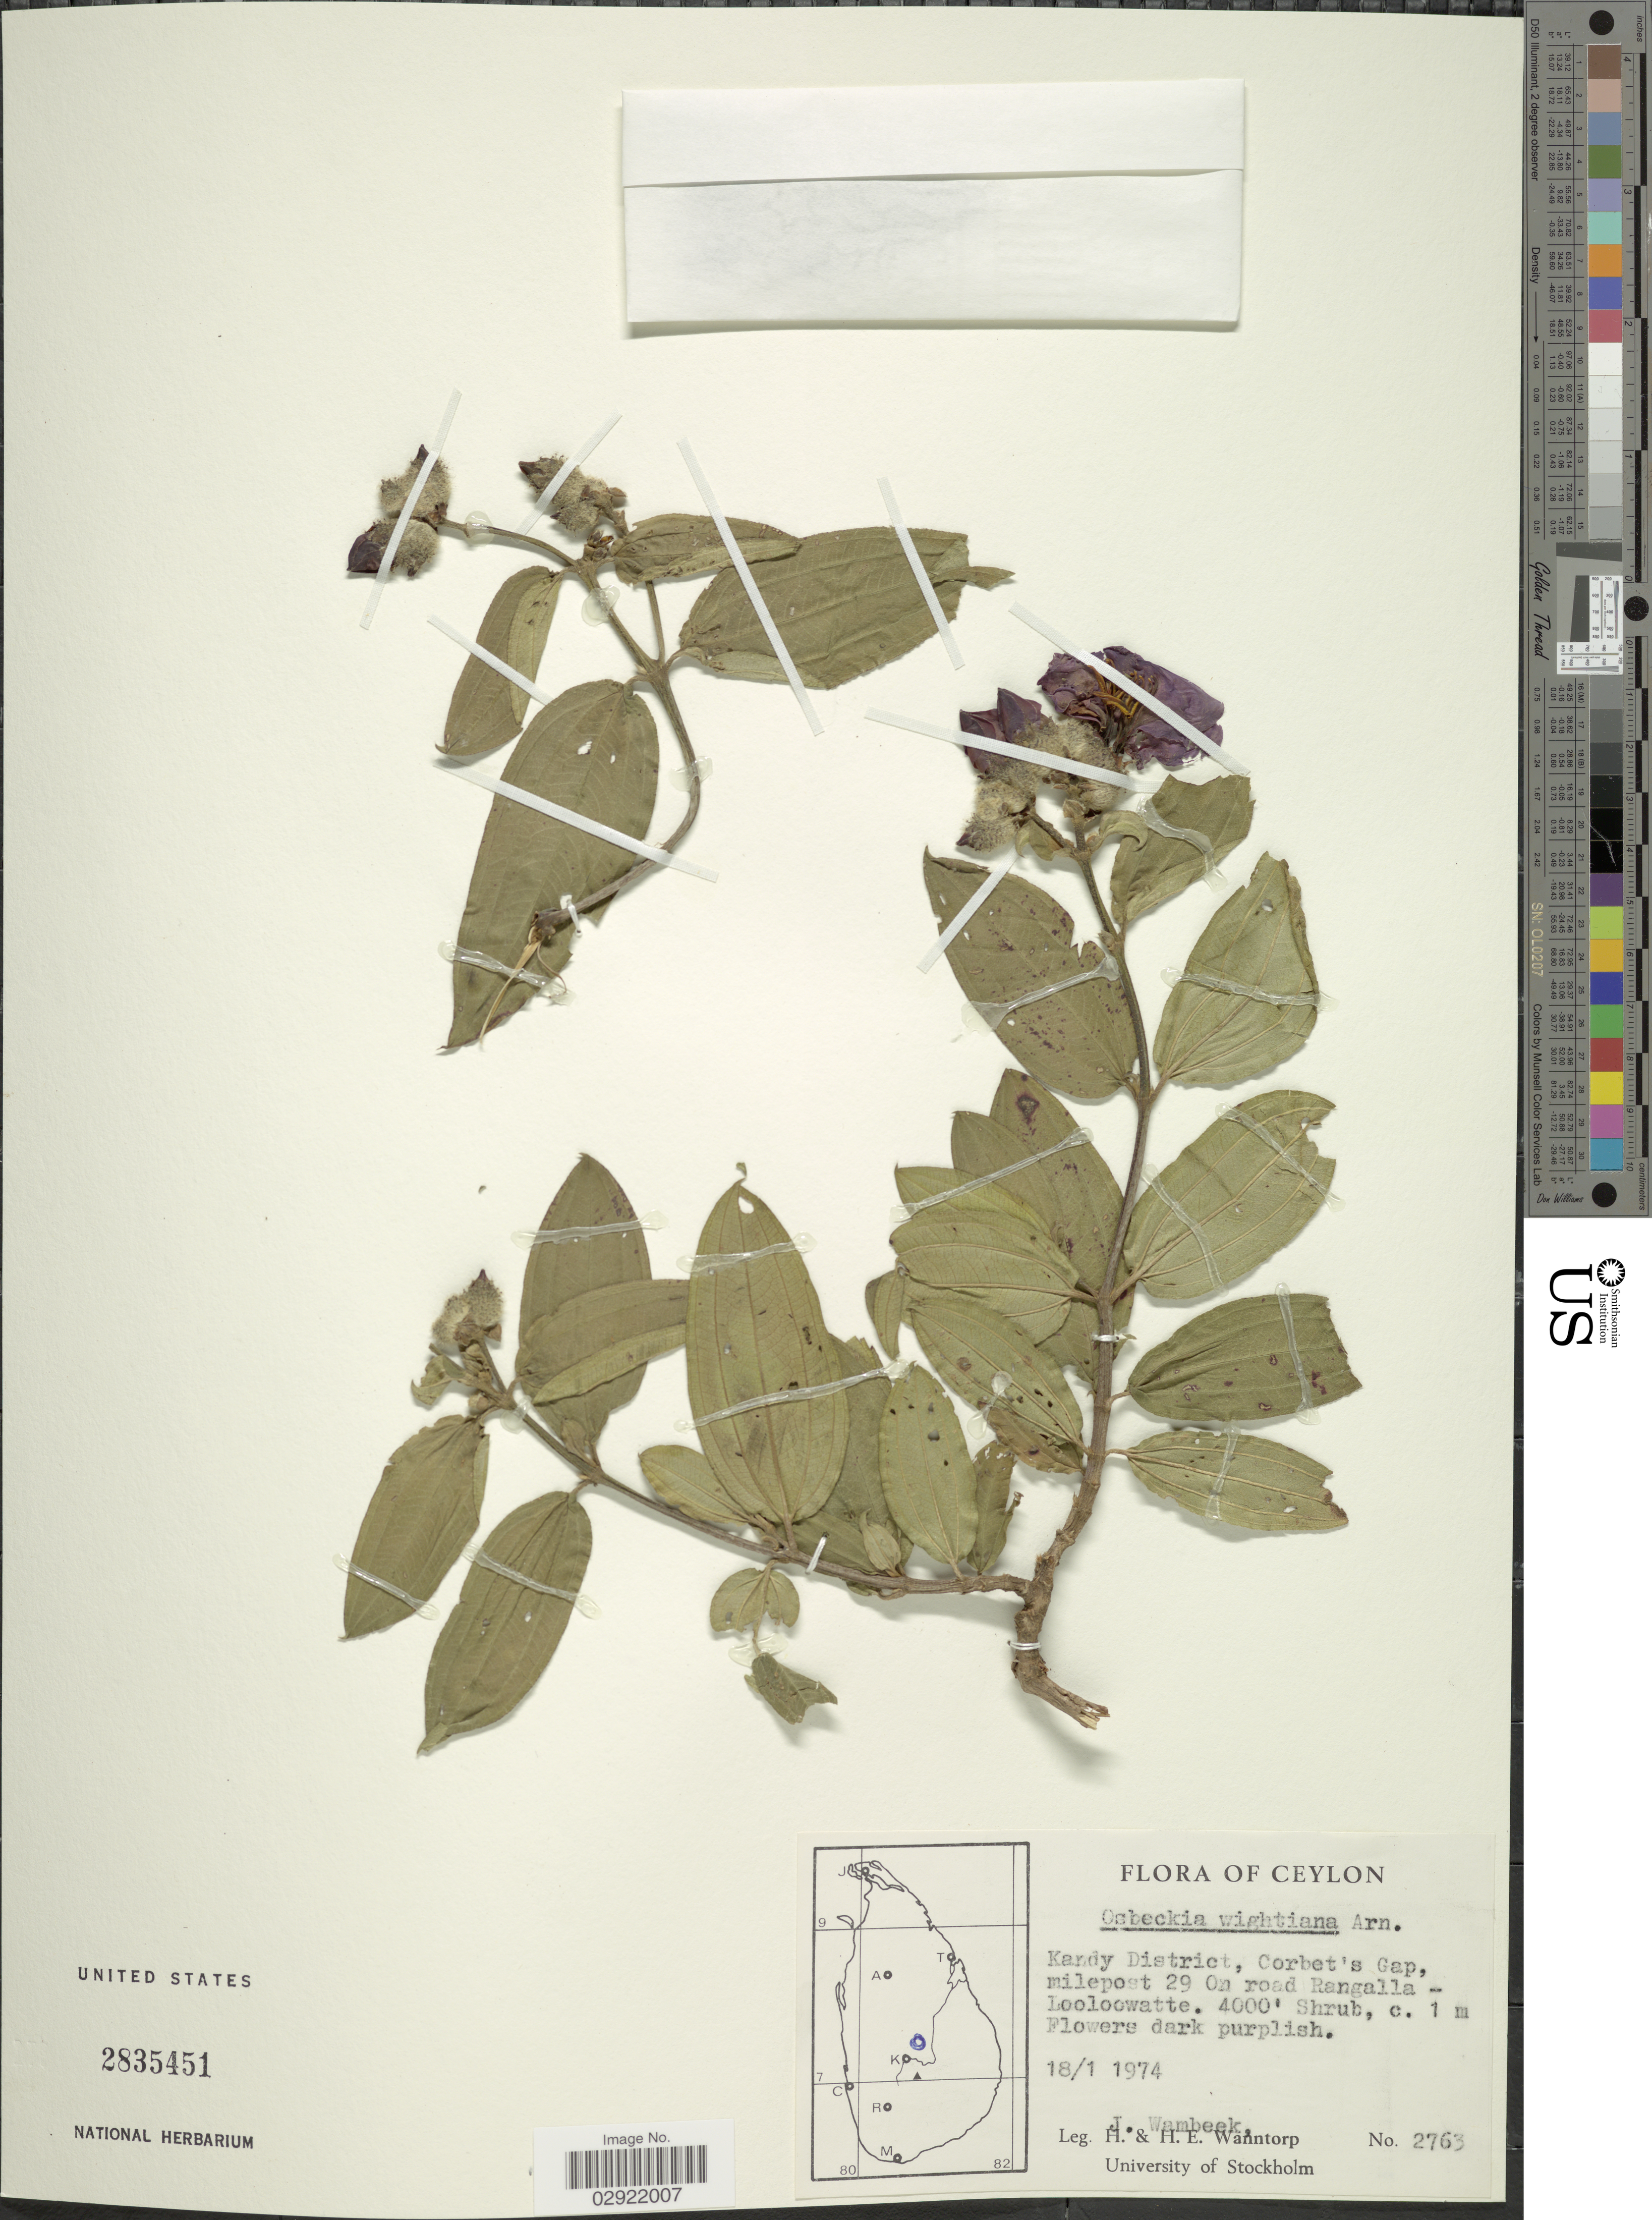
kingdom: Plantae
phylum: Tracheophyta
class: Magnoliopsida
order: Myrtales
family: Melastomataceae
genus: Osbeckia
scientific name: Osbeckia aspera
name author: Blume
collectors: J. Wambeek, H. Wanntorp & H. Wanntorp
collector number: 2763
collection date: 1974-01-18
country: Sri Lanka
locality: Ceylon. Kandy District, Corbet's Gap, milepost 29 On road Rangalla - Looloowatte.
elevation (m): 1219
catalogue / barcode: US 2835451